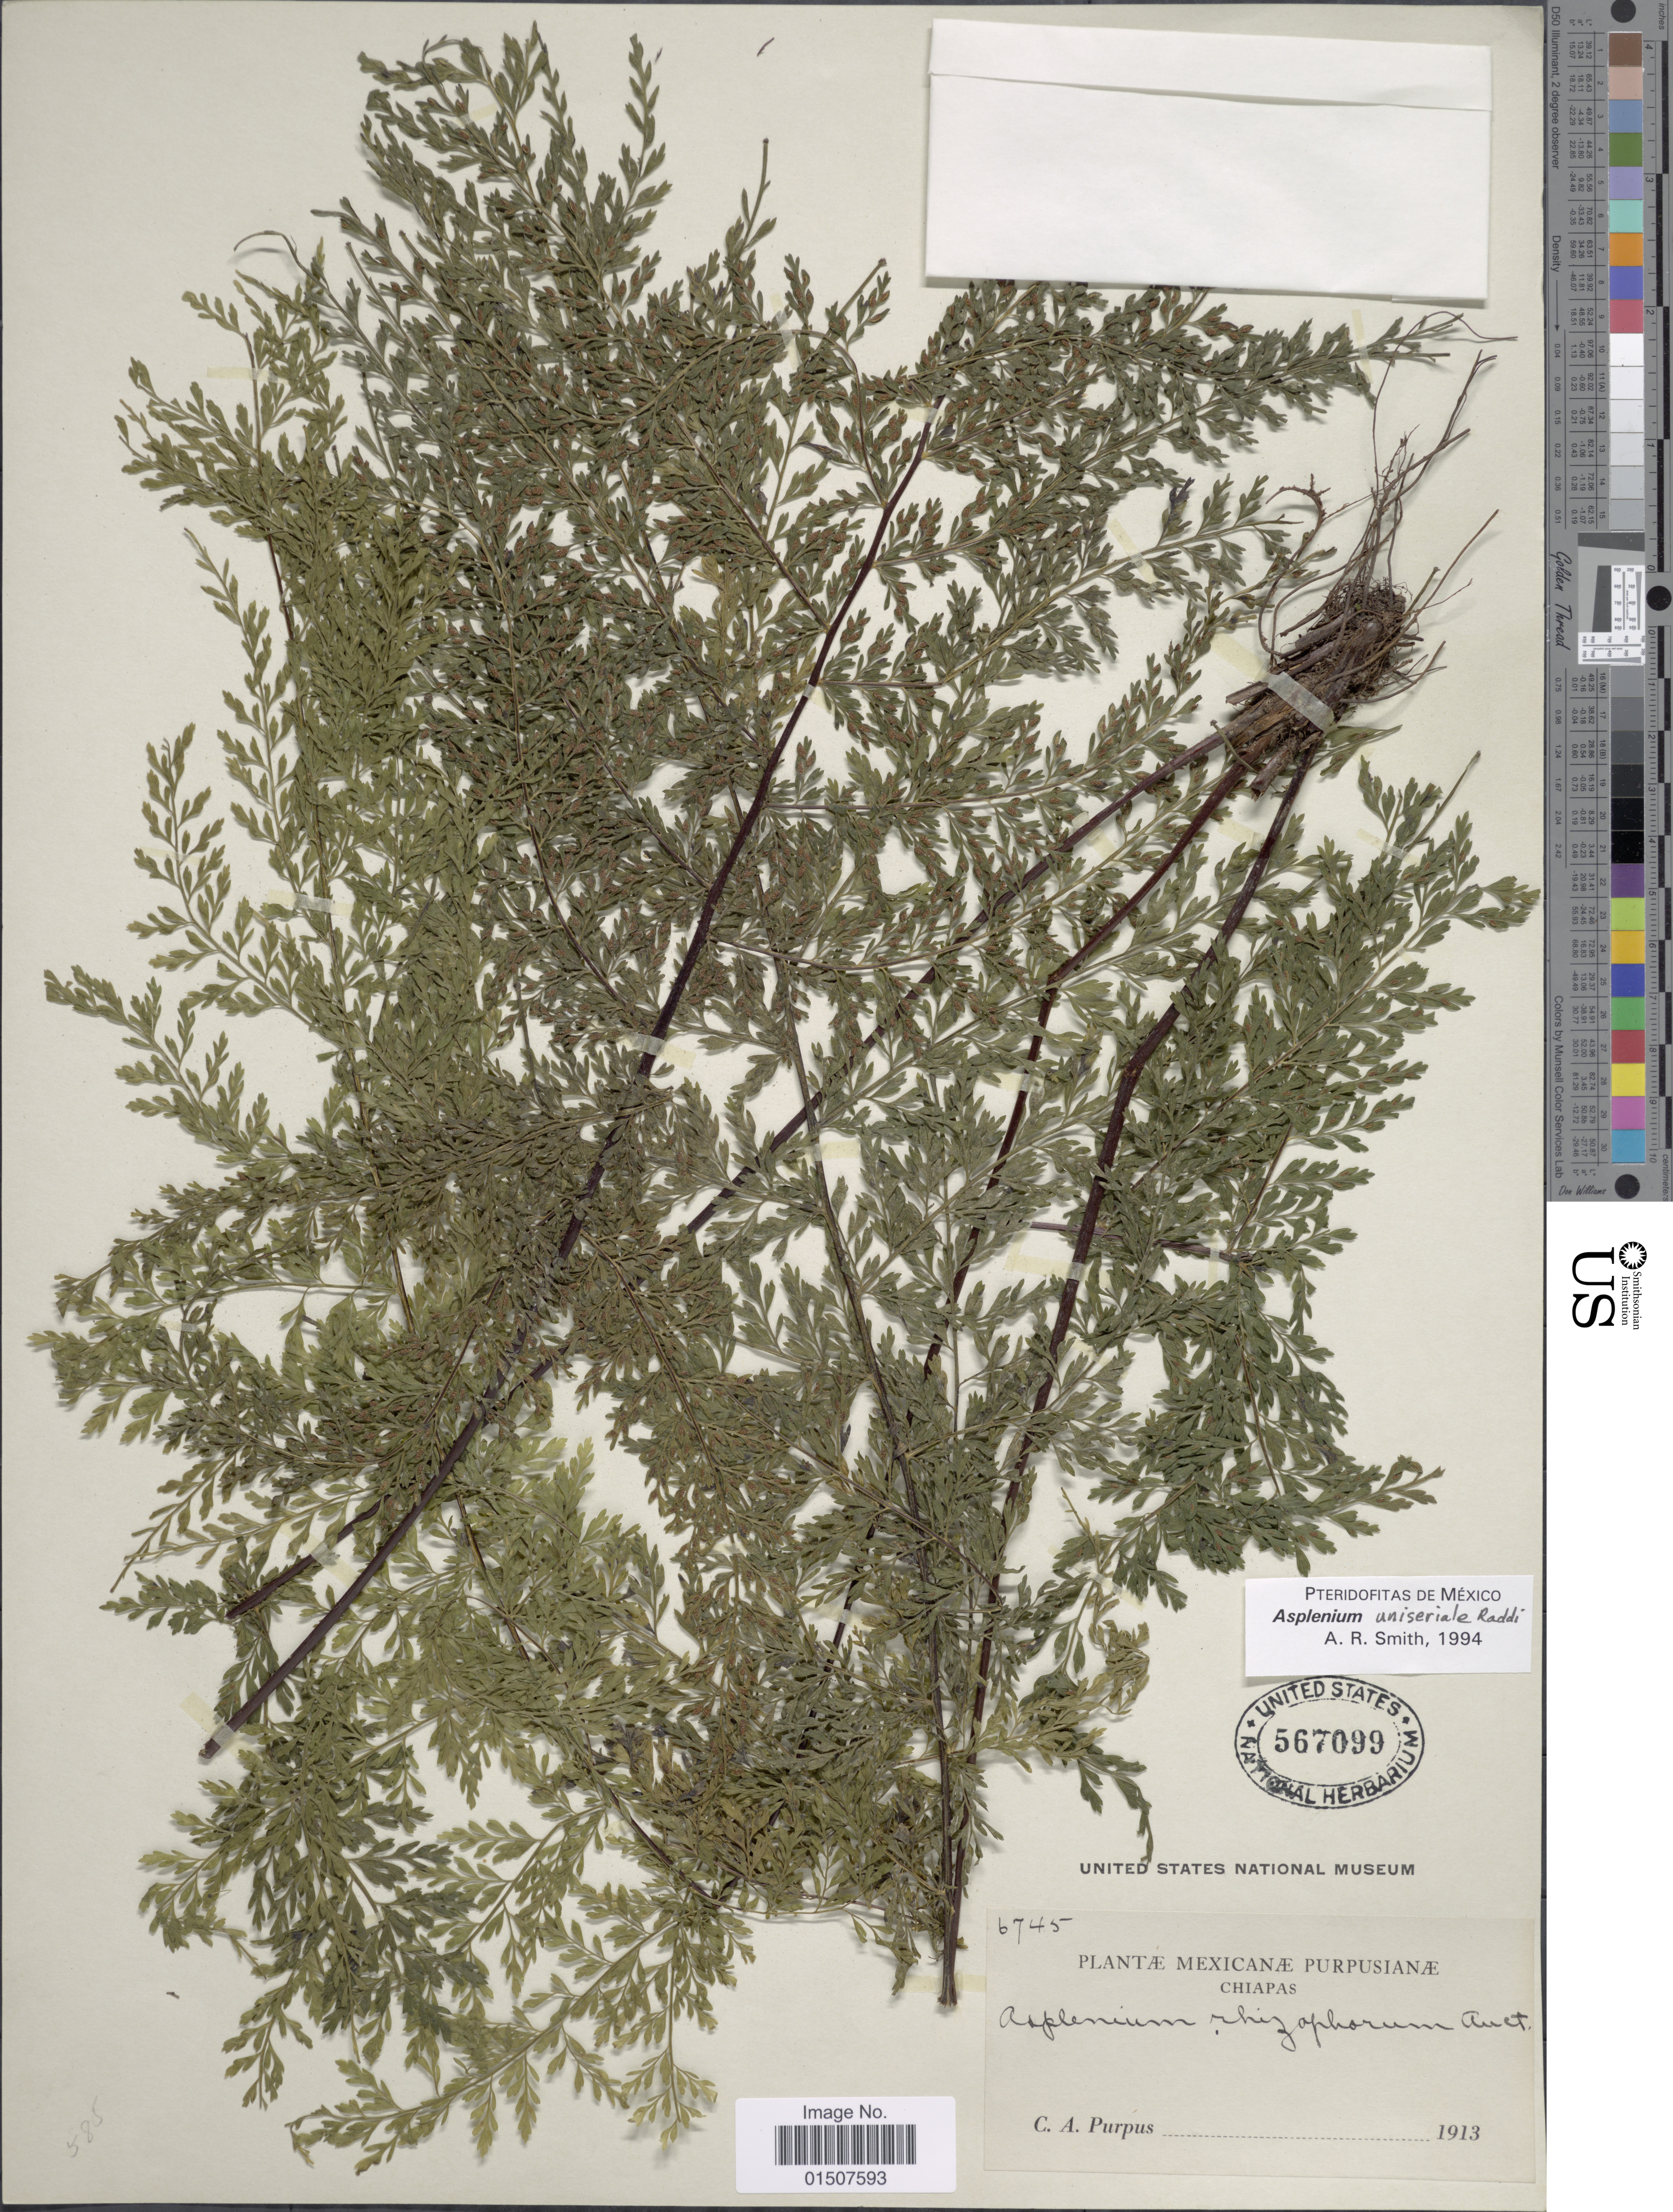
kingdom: Plantae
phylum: Tracheophyta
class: Polypodiopsida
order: Polypodiales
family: Aspleniaceae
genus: Asplenium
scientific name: Asplenium radicans var. alloeopteron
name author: (Kunze ex Klotzsch) Lellinger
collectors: C. A. Purpus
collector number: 6745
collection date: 1913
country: Mexico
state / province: Chiapas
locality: Chiapas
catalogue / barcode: US 567099